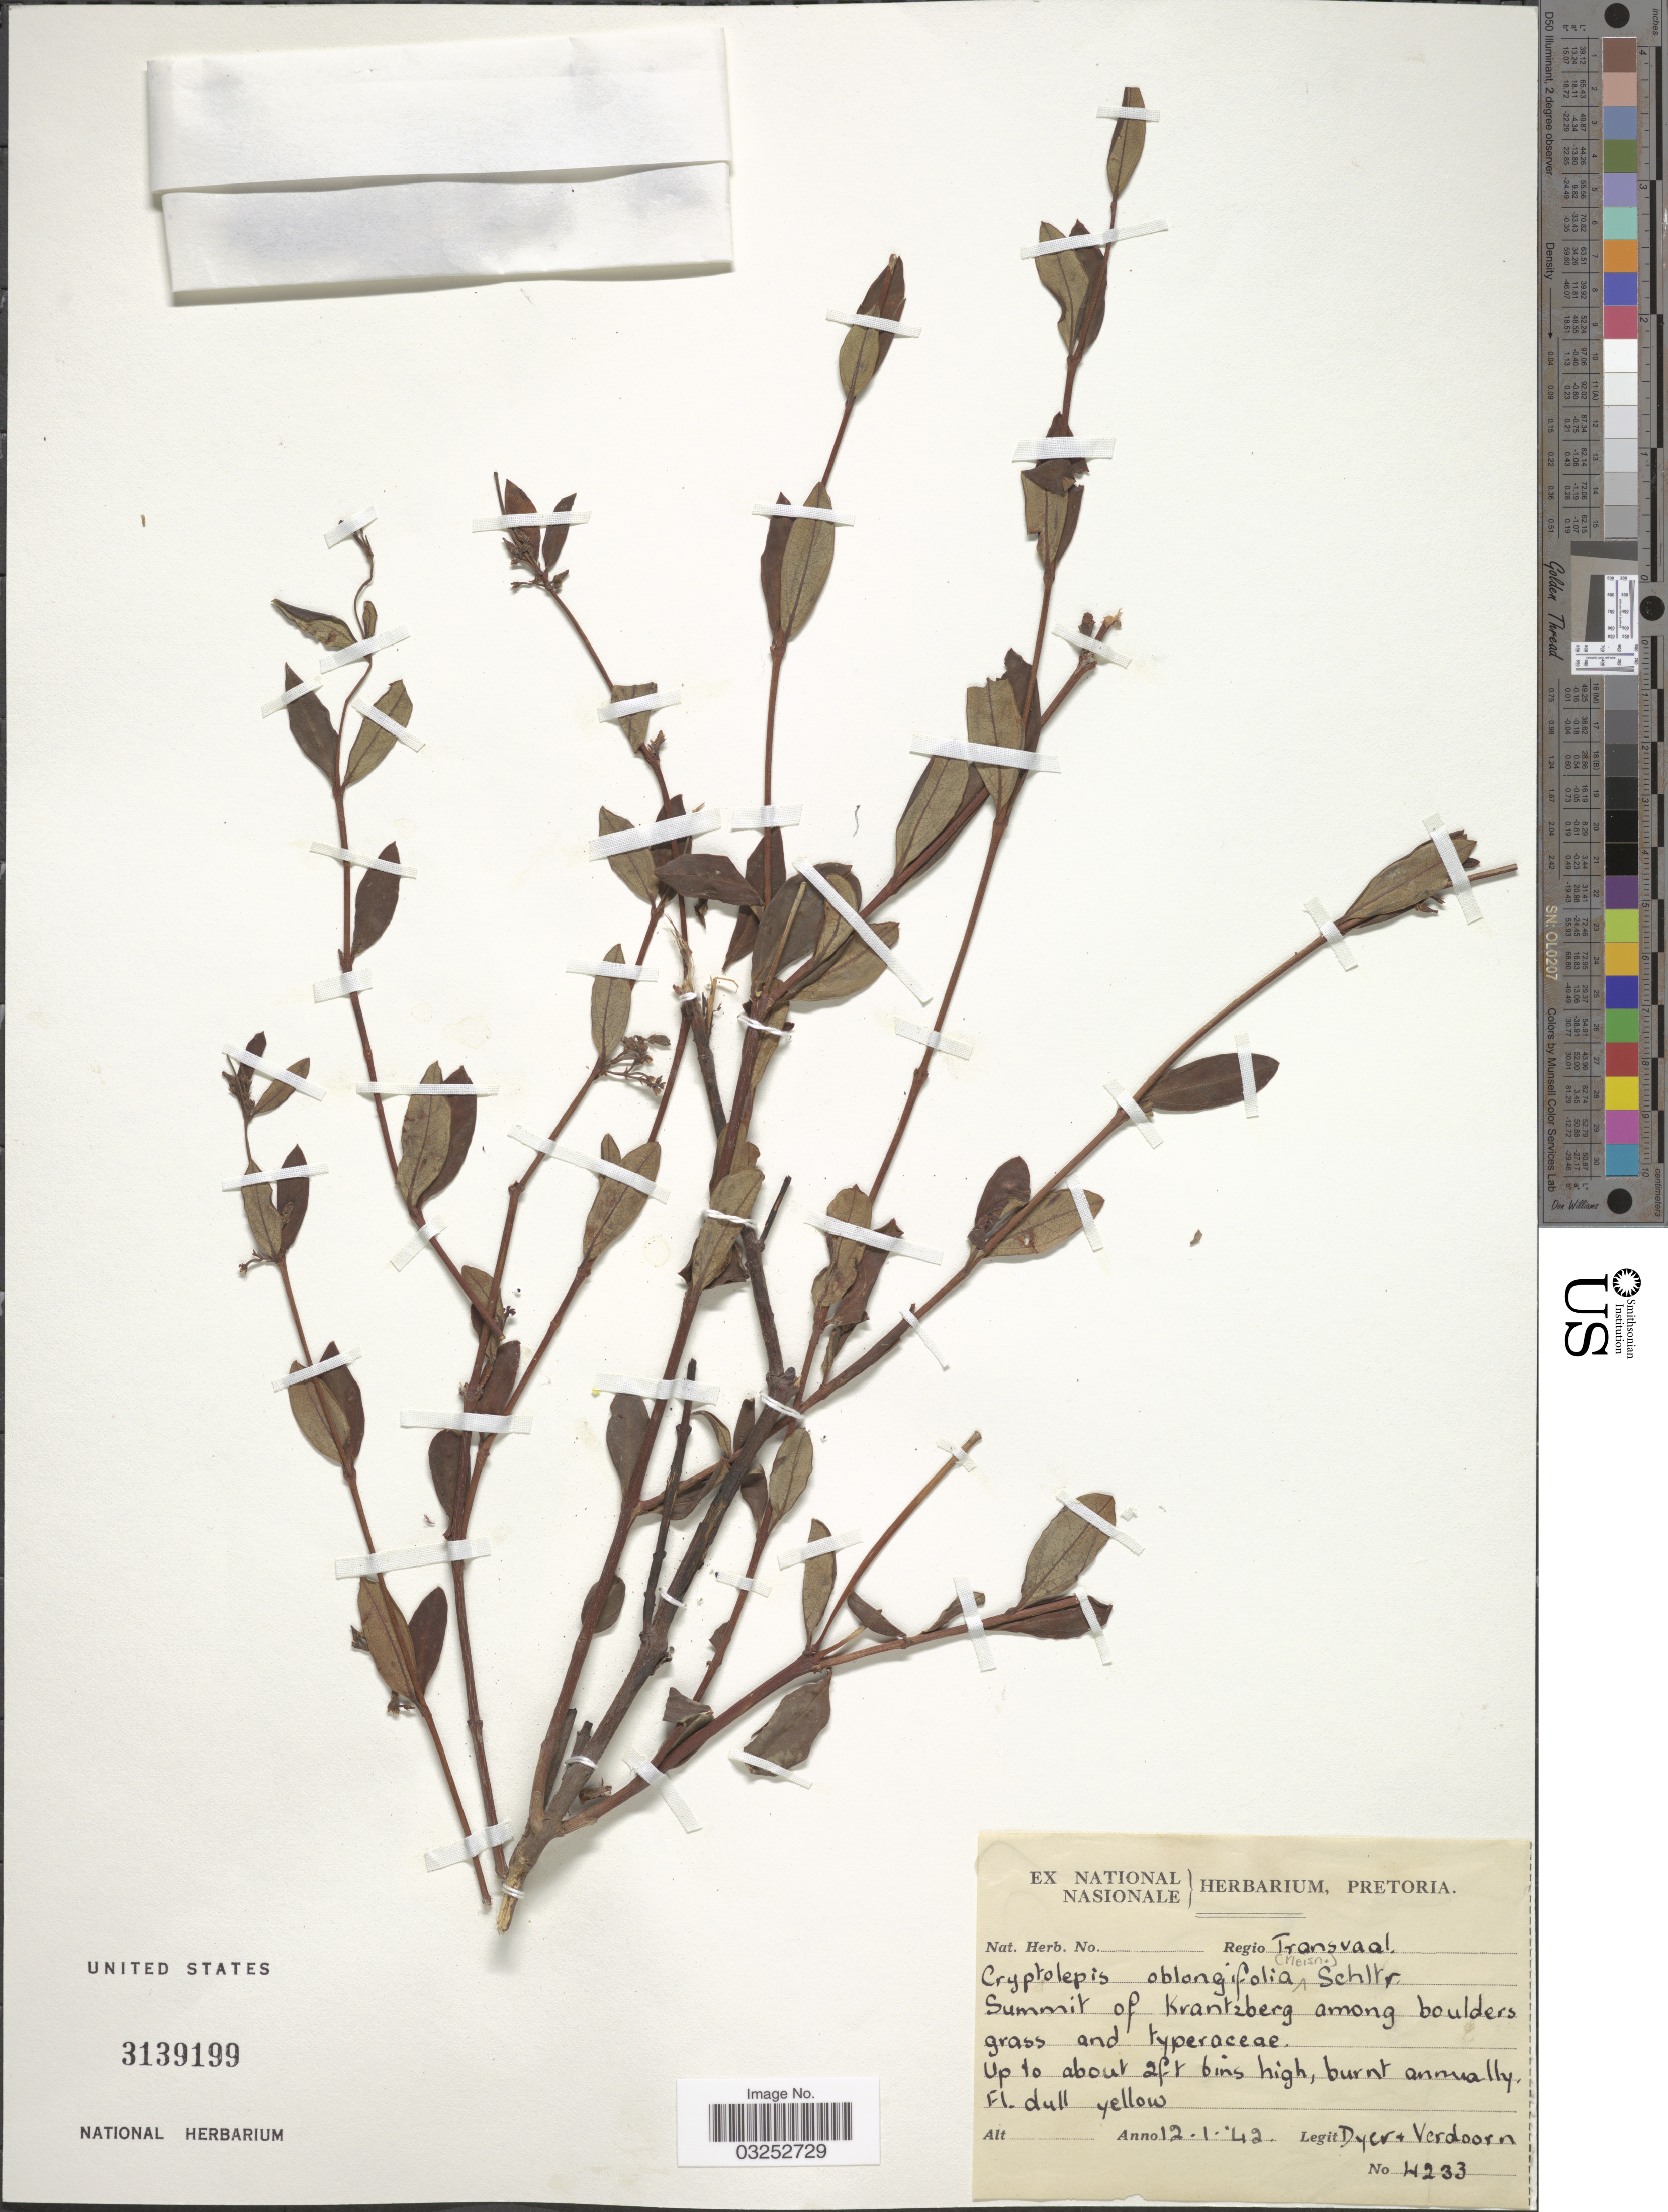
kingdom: Plantae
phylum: Tracheophyta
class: Magnoliopsida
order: Gentianales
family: Apocynaceae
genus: Cryptolepis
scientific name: Cryptolepis oblongifolia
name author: (Meisn.) Schltr.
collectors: Dyer & -. Verdoorn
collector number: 4233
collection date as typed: Transcribed d/m/y: 12/1/42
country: South Africa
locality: Regio Transvaal, Summit of Krantzberg among boulders grass and typeraceae.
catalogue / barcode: US 3139199